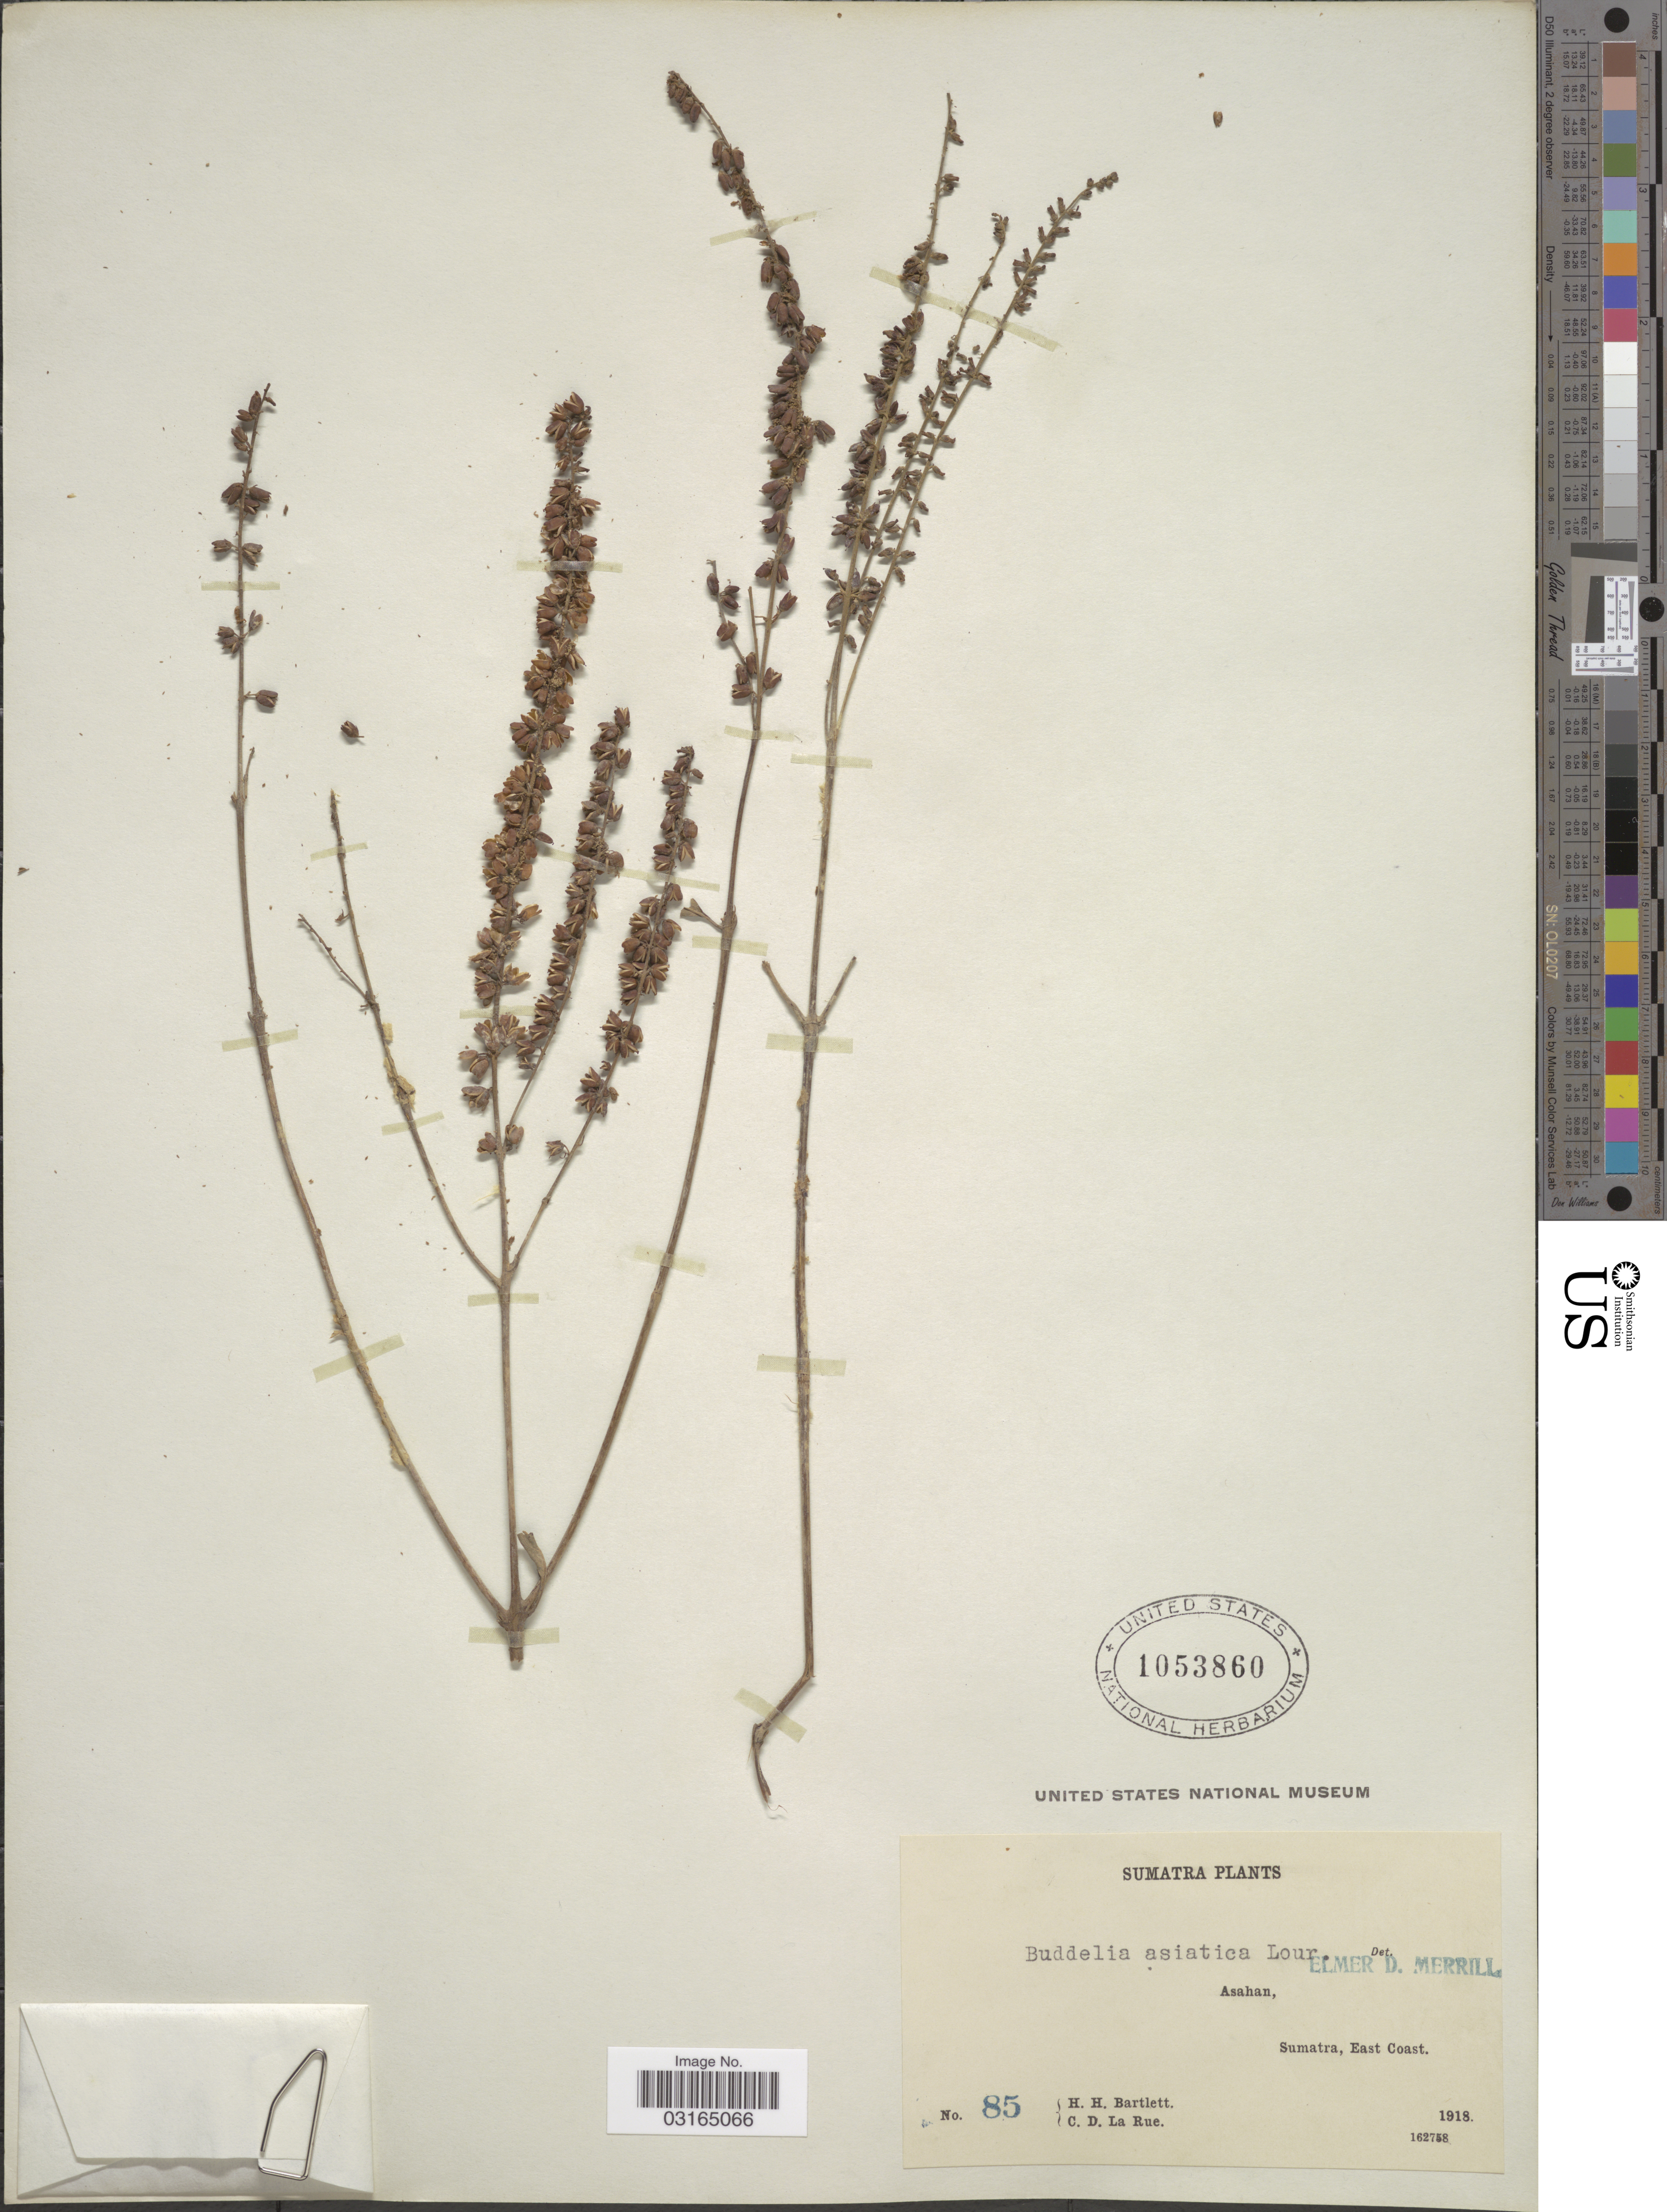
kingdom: Plantae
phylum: Tracheophyta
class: Magnoliopsida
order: Lamiales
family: Scrophulariaceae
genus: Buddleja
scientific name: Buddleja asiatica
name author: Lour.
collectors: H. H. Bartlett & C. La Rue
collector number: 85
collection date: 1918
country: Indonesia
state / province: Sumatra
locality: Asahan, East Coast.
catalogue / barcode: US 1053860